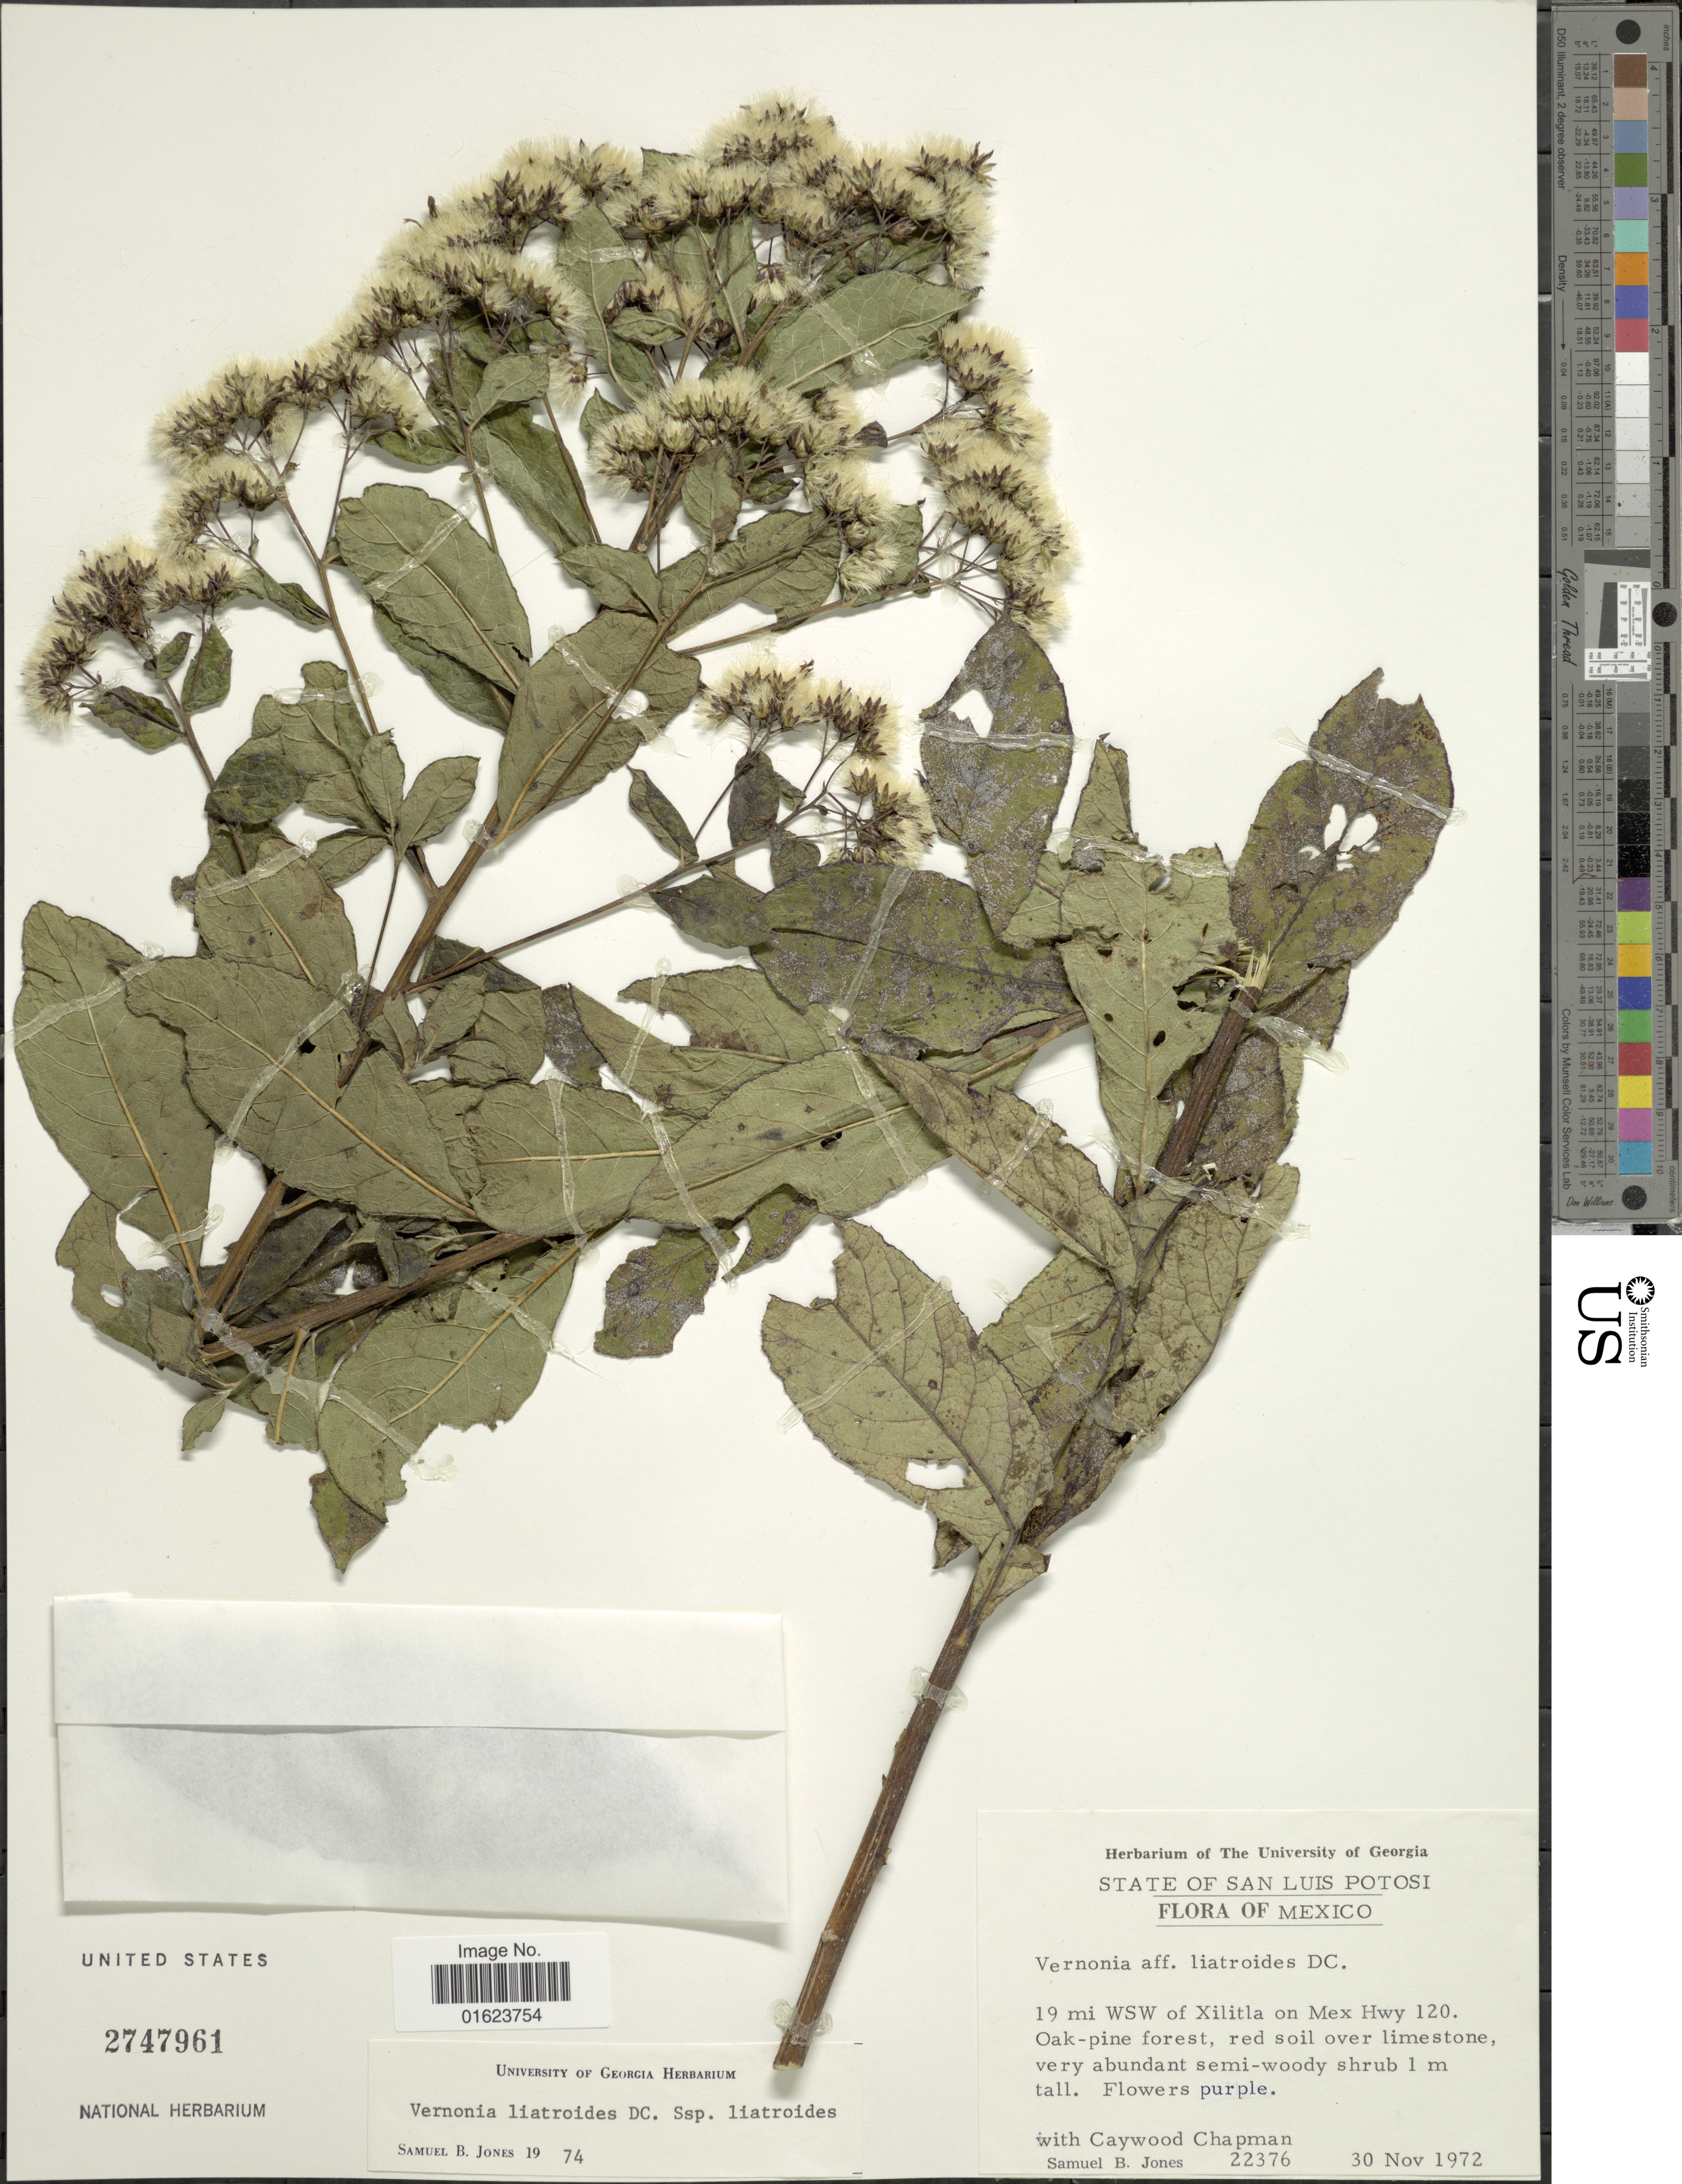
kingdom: Plantae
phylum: Tracheophyta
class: Magnoliopsida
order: Asterales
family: Asteraceae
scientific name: Vickianthus liatroides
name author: (DC.) H. Rob.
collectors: S. B. Jones & C. Chapman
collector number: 22376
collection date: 1972-11-30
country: Mexico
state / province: San Luis Potosí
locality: San Luis Potosi, Mexico. 19 mi WSW of Xilitla on Mex Hwy 120. Oak-pine forest.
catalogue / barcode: US 2747961